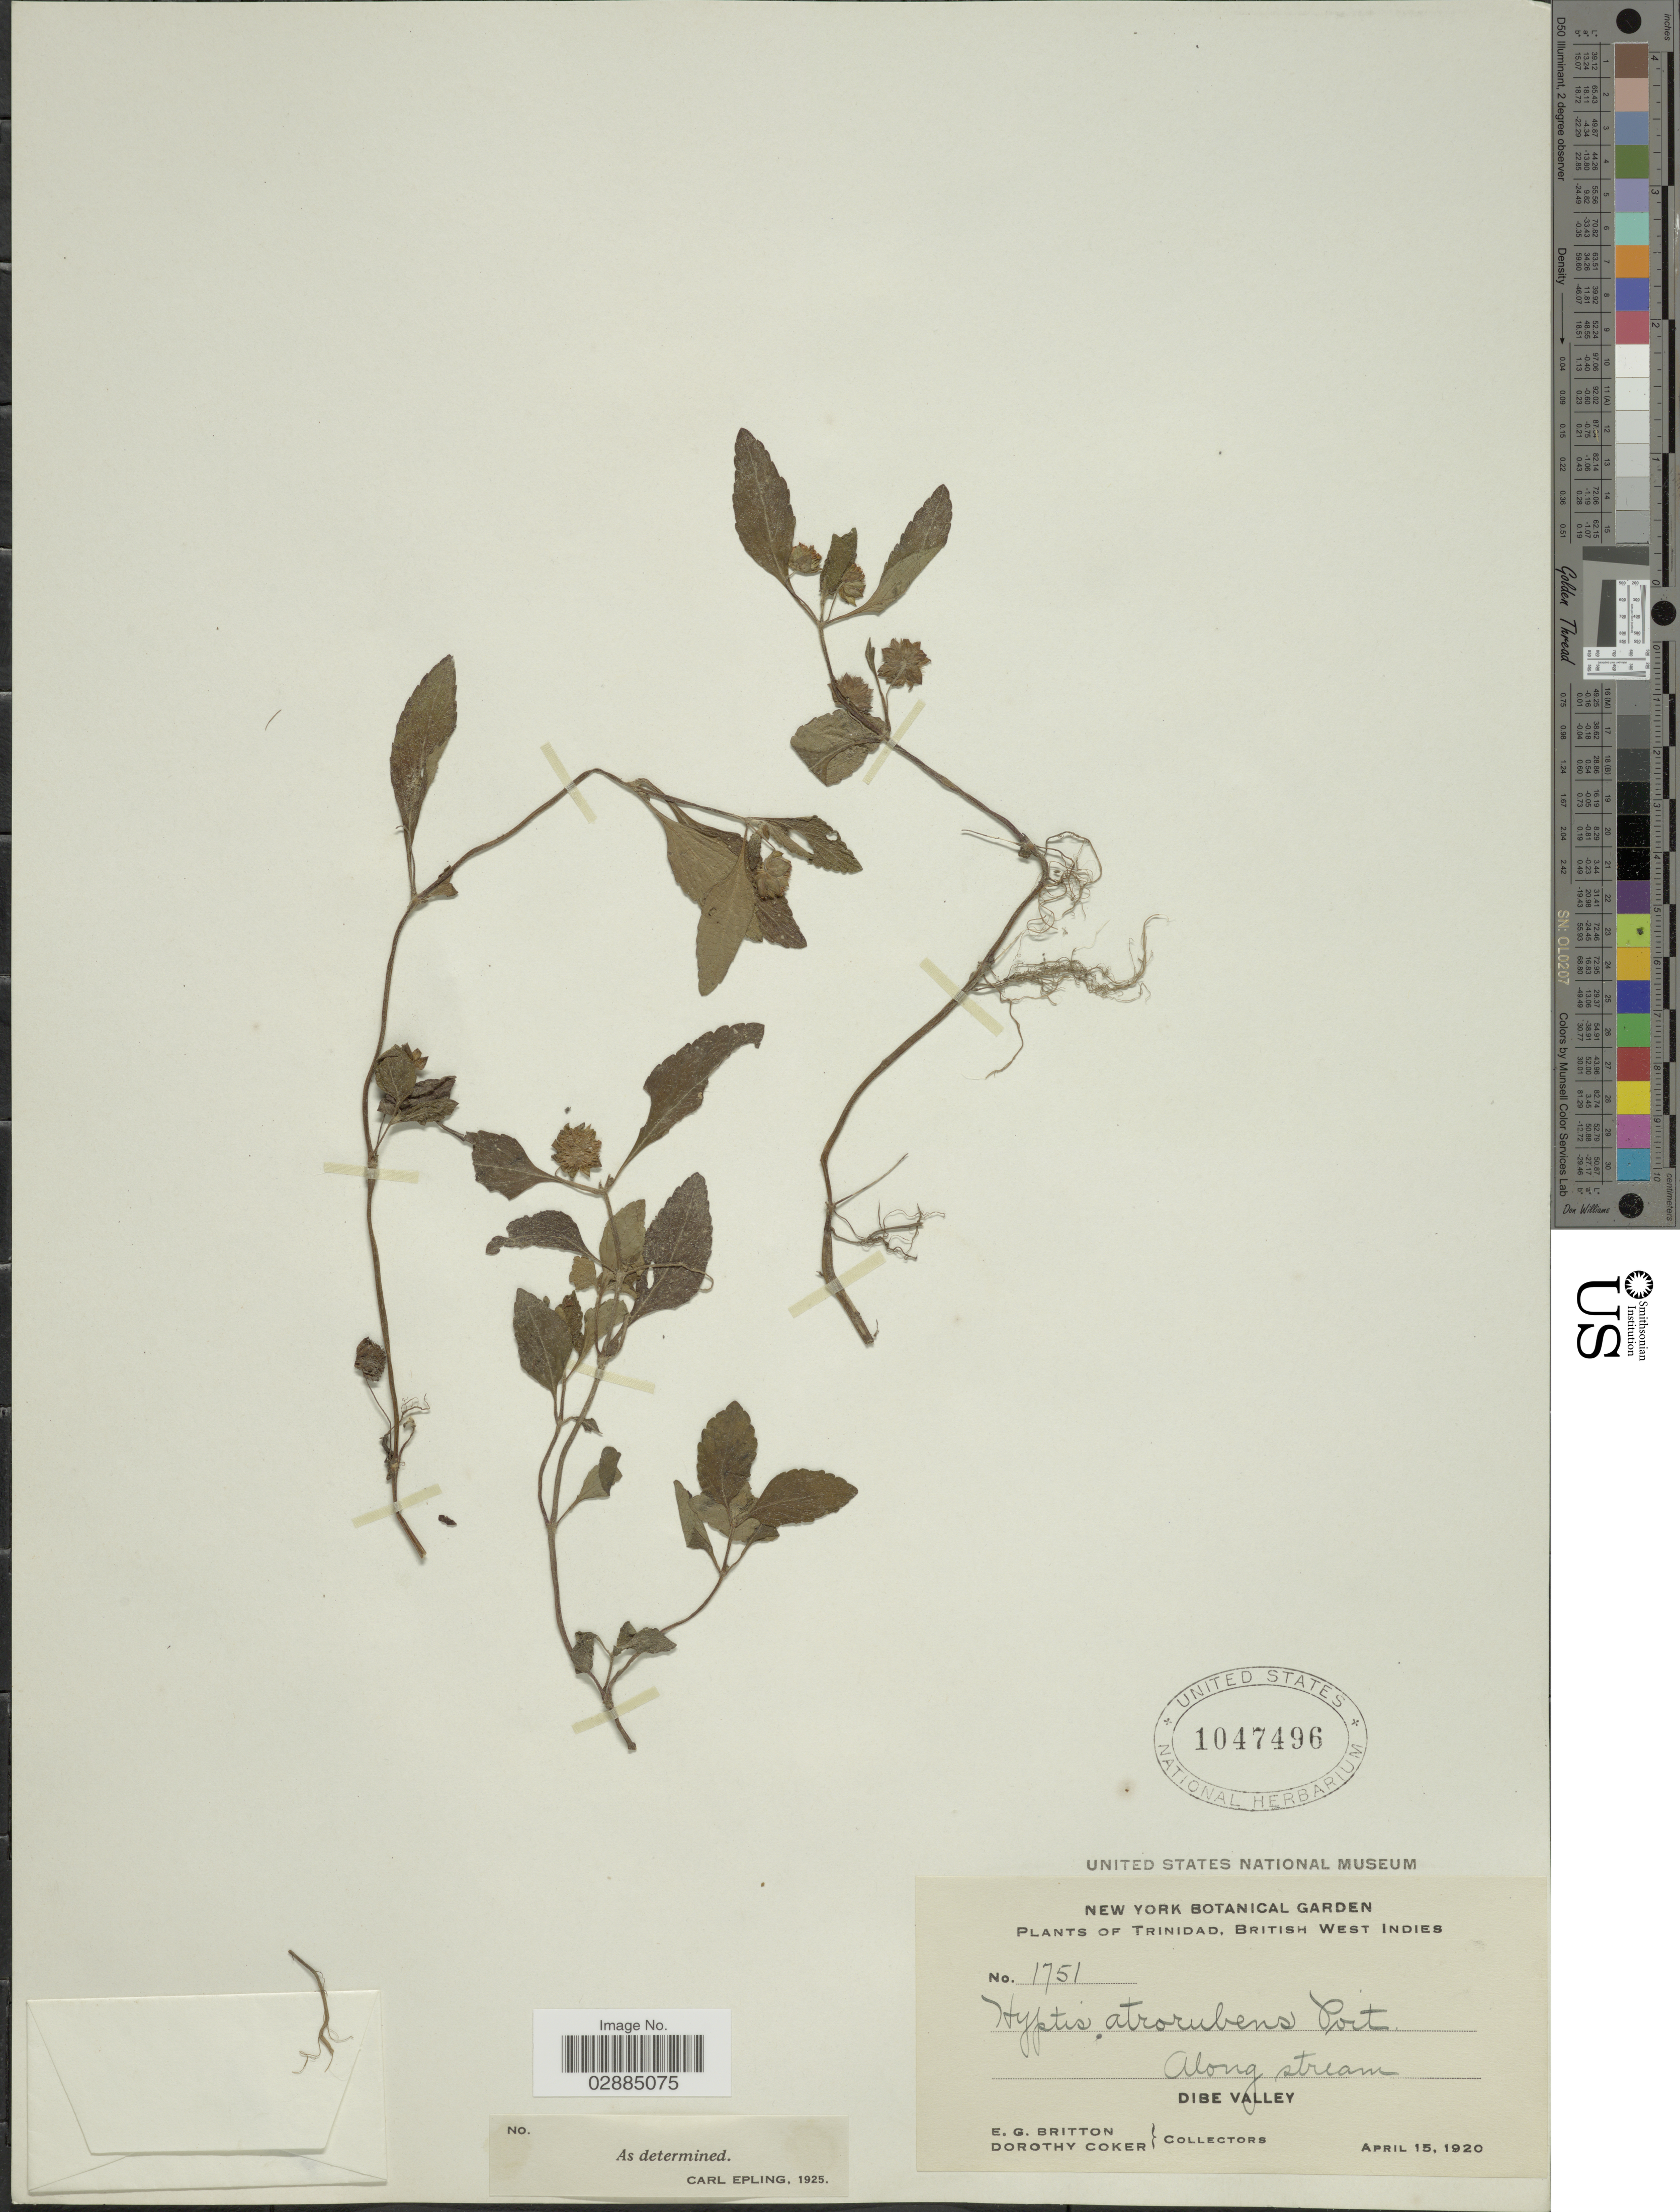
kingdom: Plantae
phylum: Tracheophyta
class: Magnoliopsida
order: Lamiales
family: Lamiaceae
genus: Hyptis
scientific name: Hyptis atrorubens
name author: Poit.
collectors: E. G. Britton & D. Coker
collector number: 1751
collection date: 1920-04-15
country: Trinidad and Tobago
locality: Trinidad, British West Indies, along stream, Dibe Valley.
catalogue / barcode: US 1047496